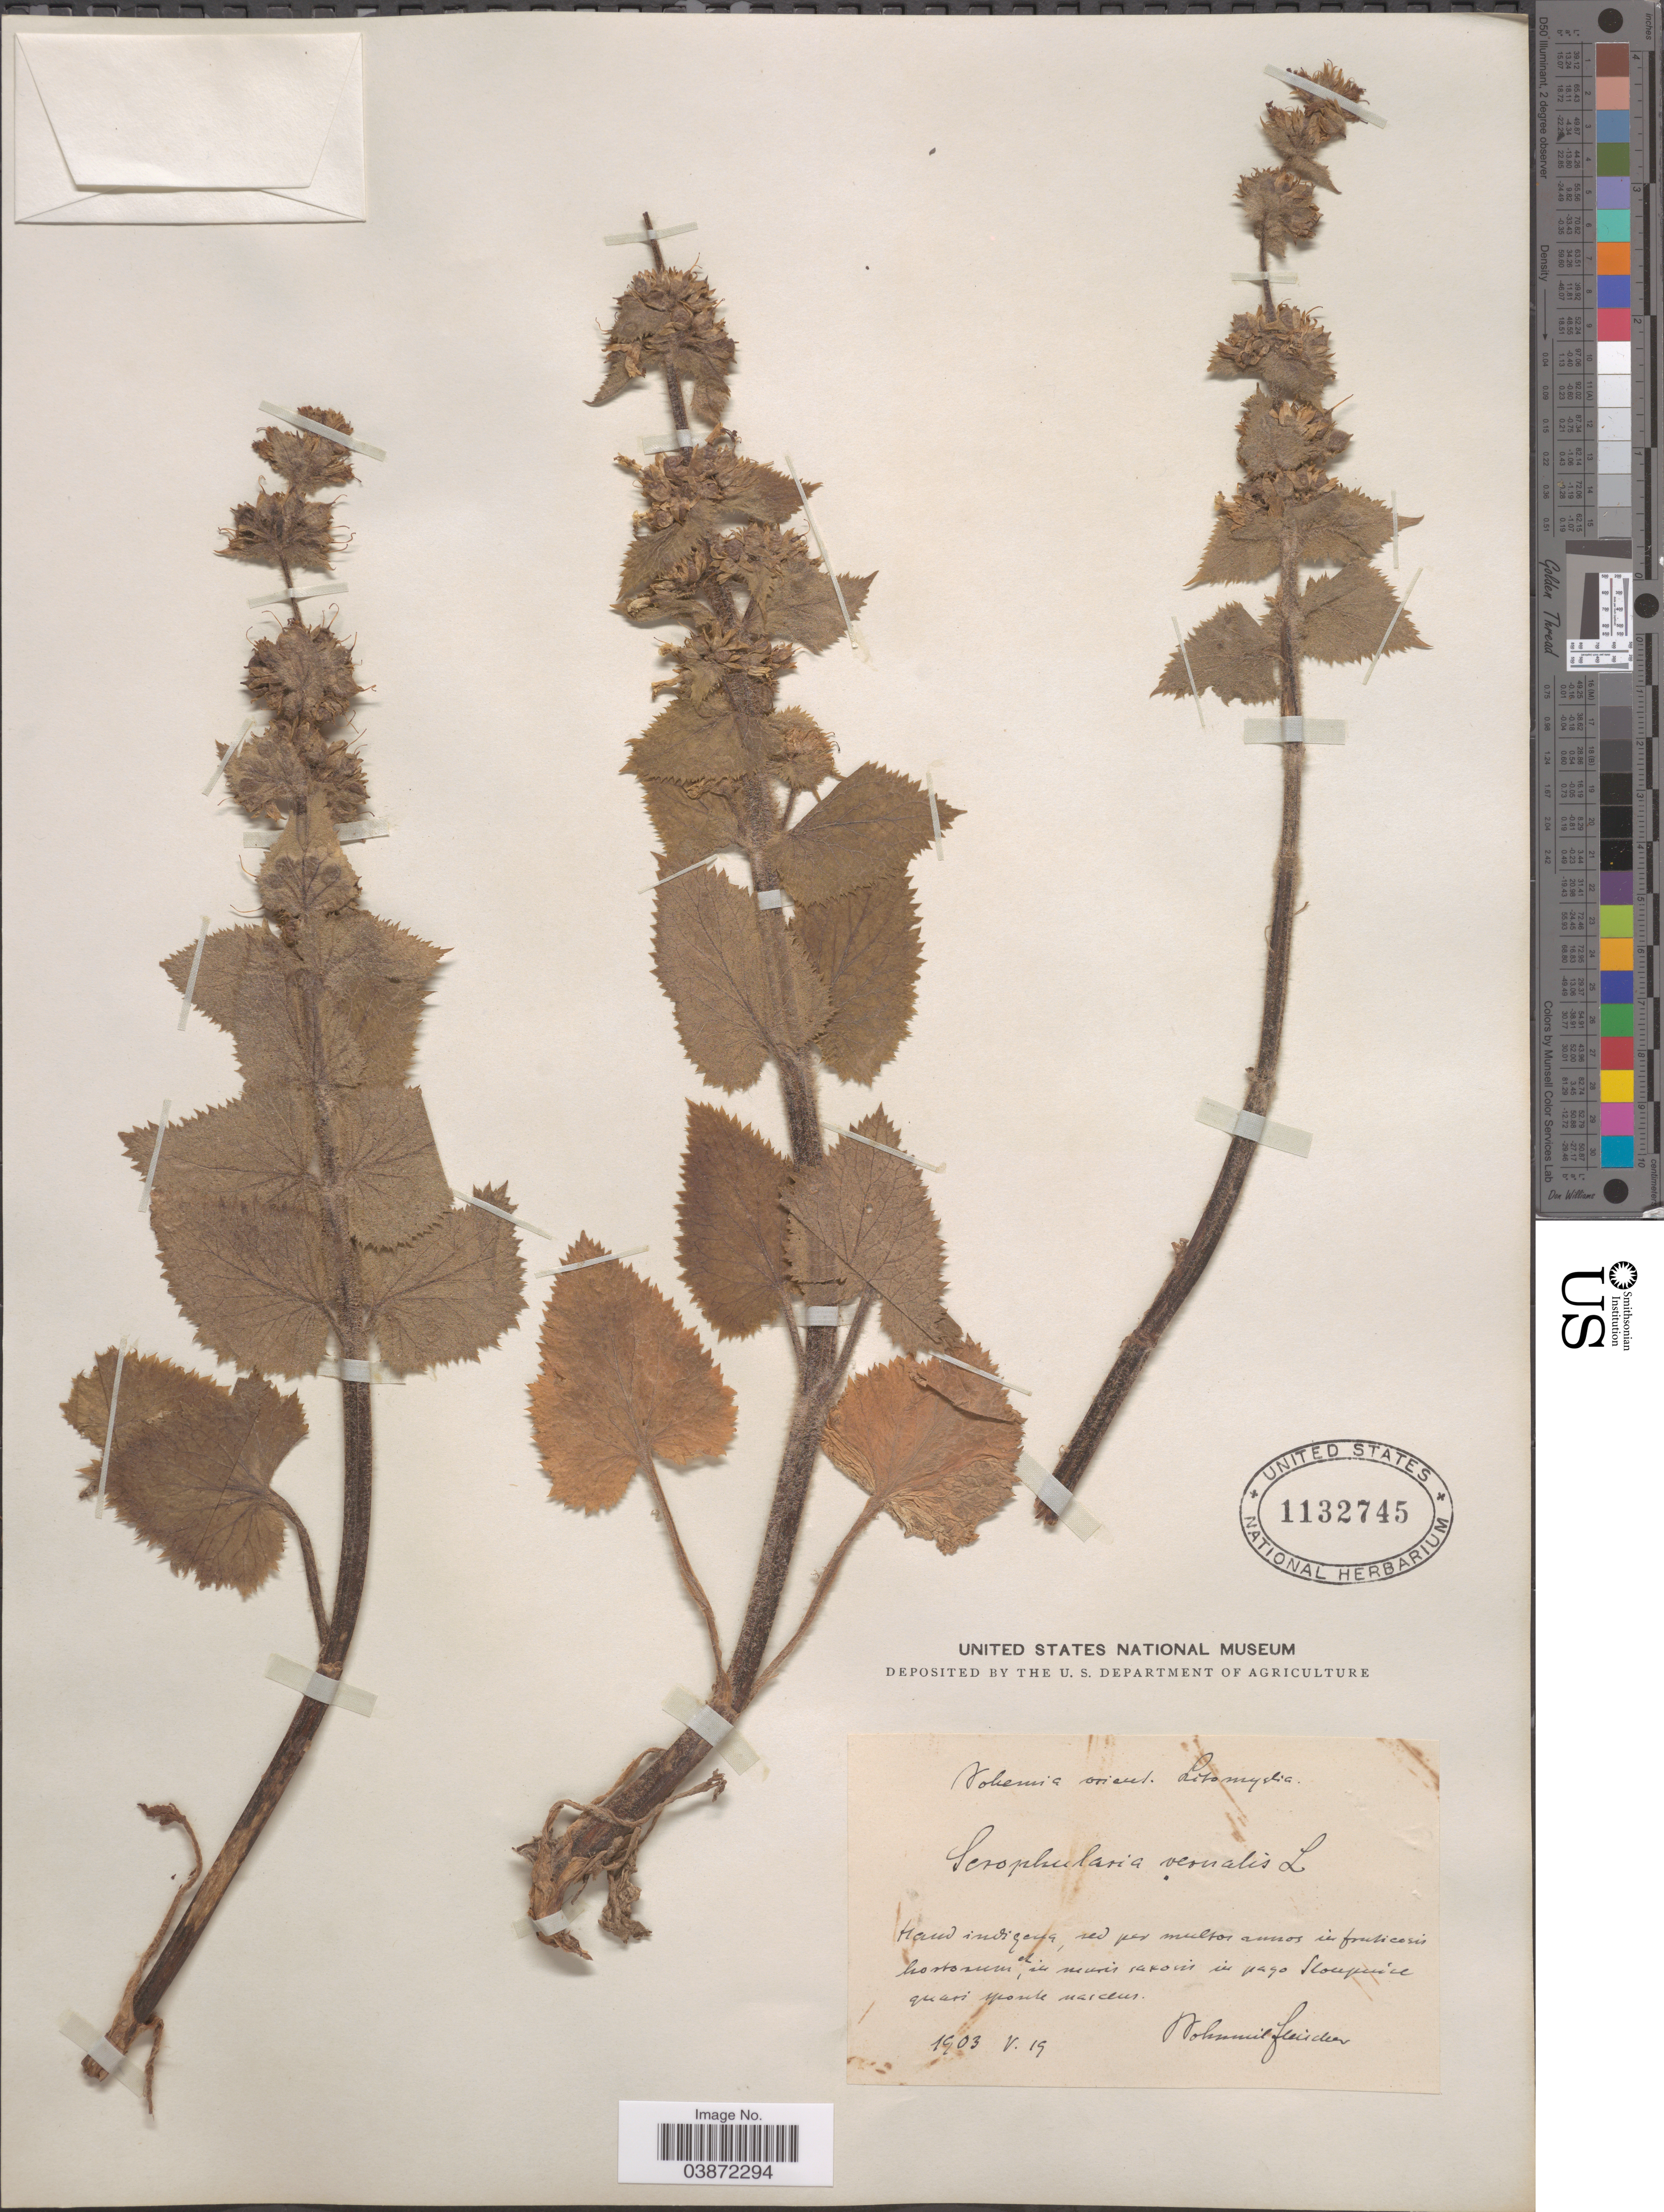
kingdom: Plantae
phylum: Tracheophyta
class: Magnoliopsida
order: Lamiales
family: Scrophulariaceae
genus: Scrophularia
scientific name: Scrophularia vernalis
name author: L.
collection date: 1903-05-19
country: Czechia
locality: Bohemia orient. Haud indigens sed par multor sumos in fruticosis hortosum et, in neuris saxosis in pago Slouquenice quasi sponte marceus. [interpreted]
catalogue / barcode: US 1132745